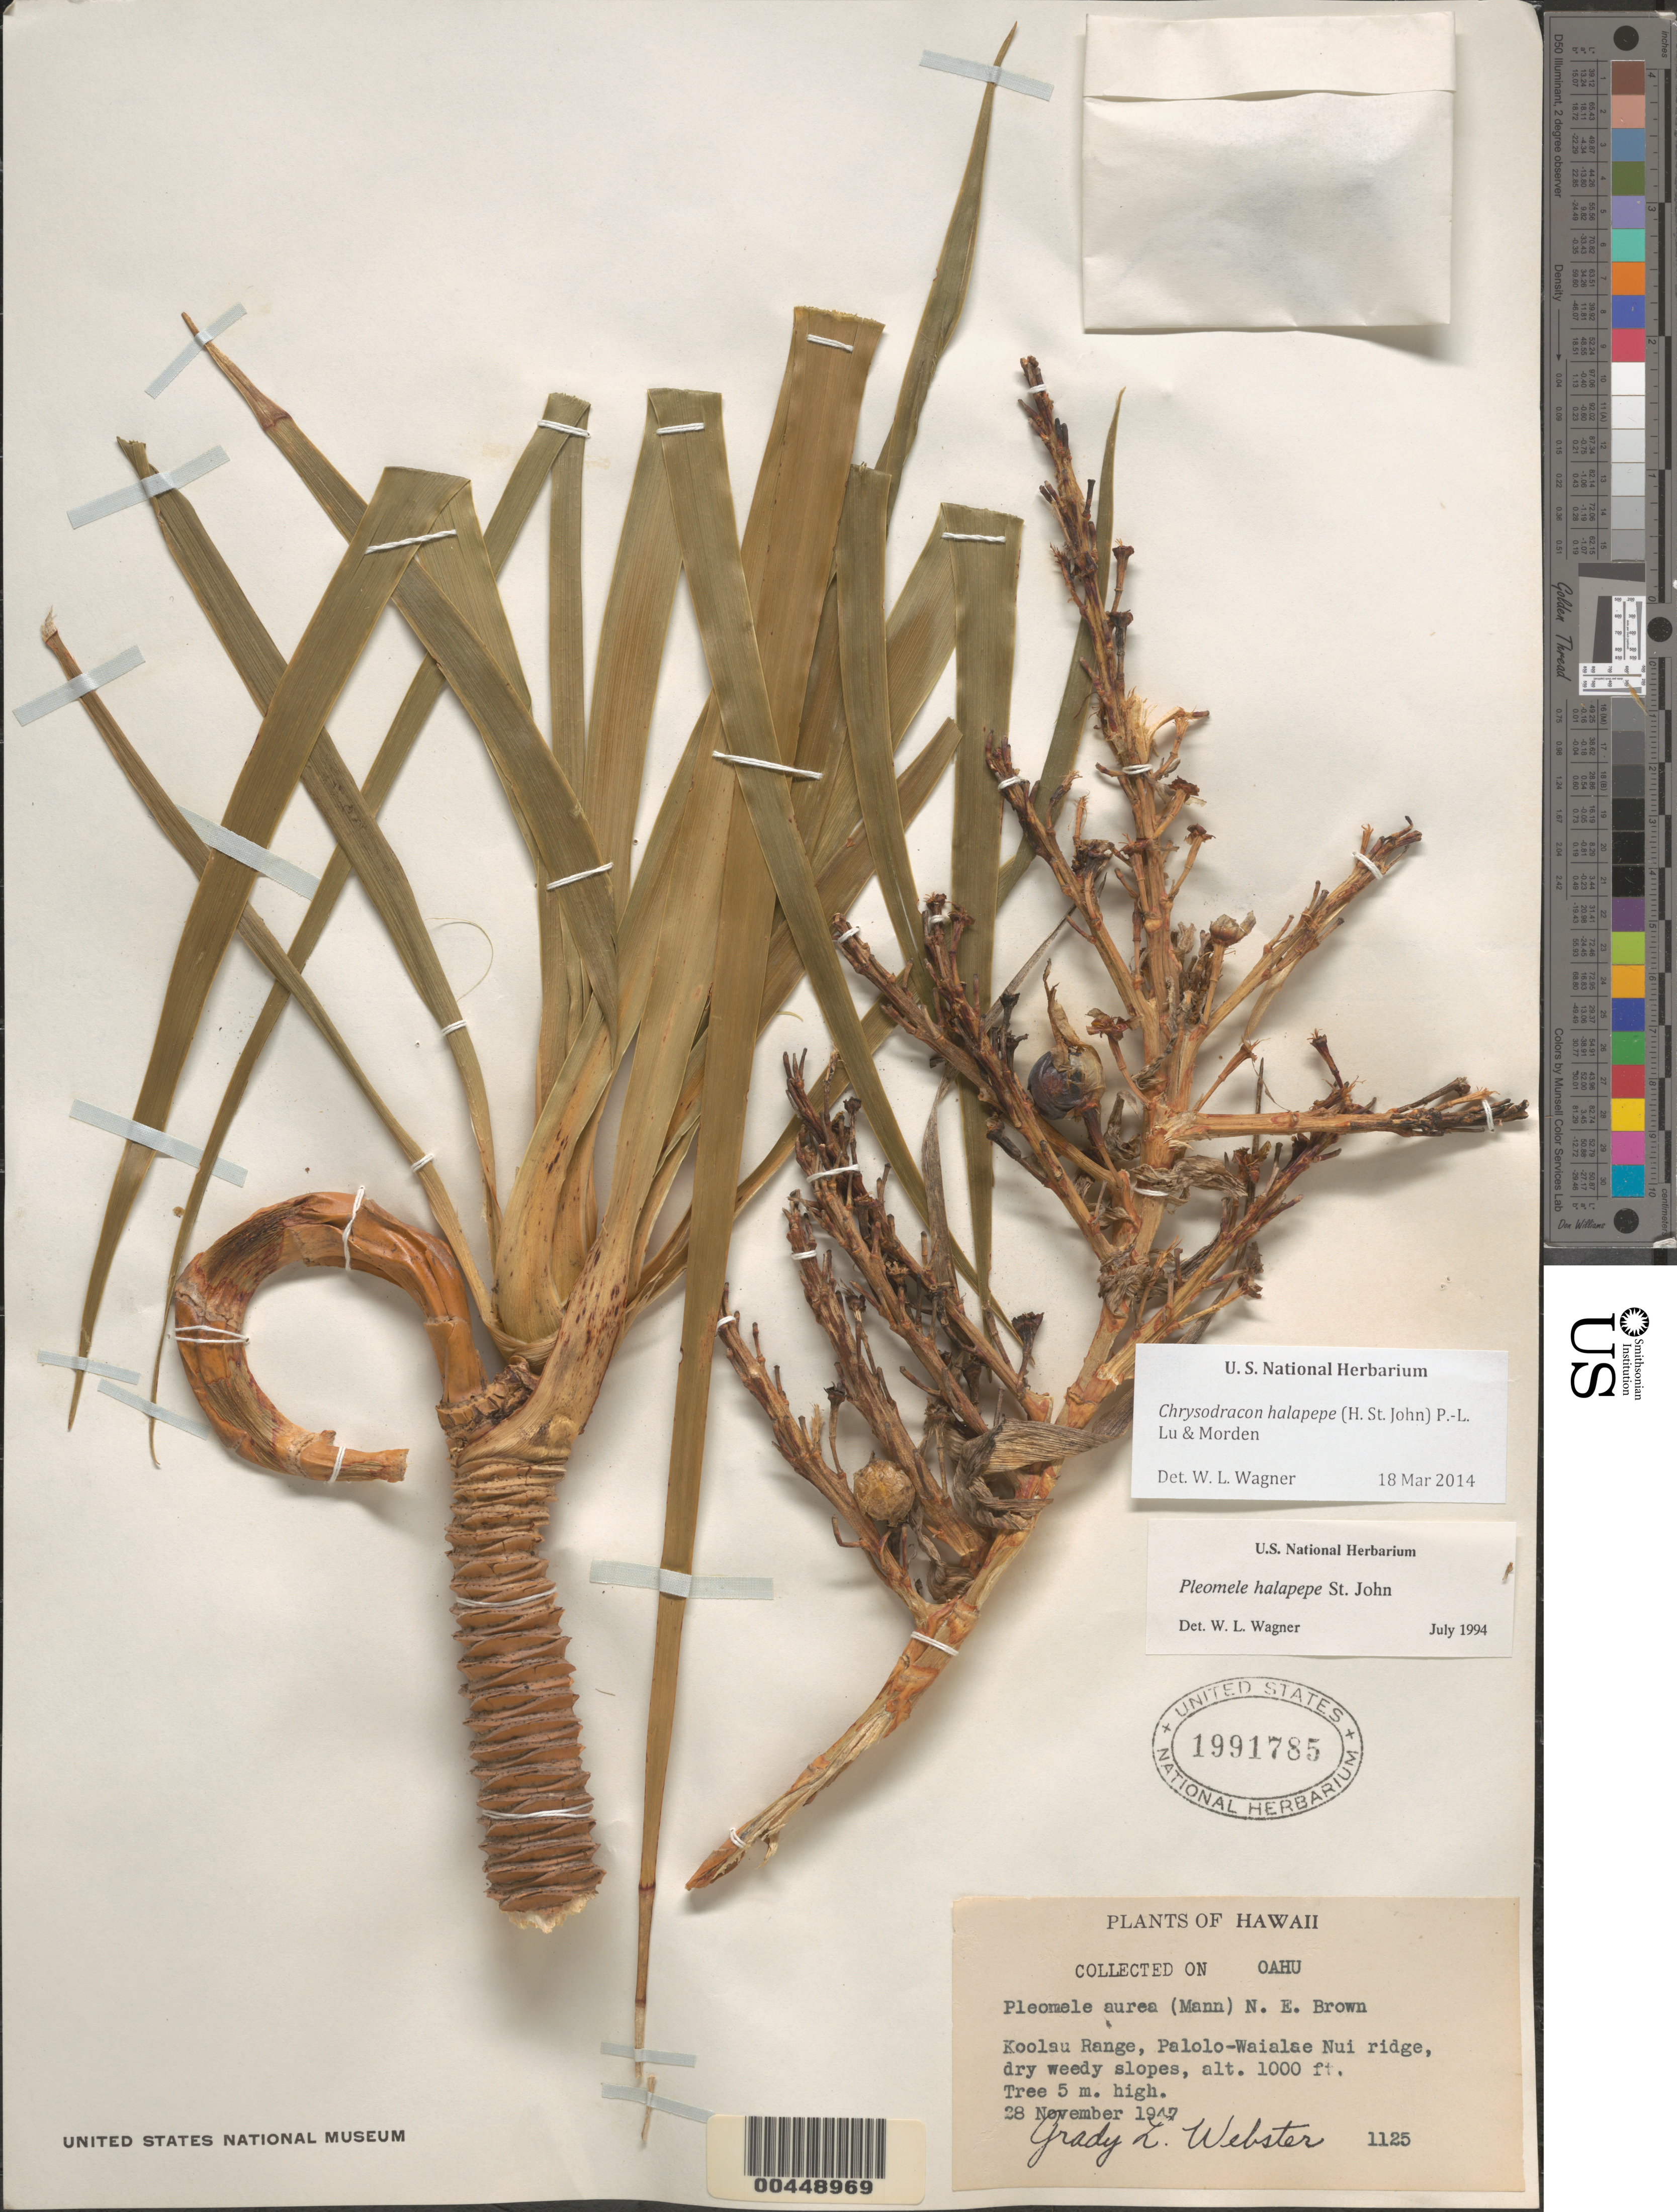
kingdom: Plantae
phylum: Tracheophyta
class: Liliopsida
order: Asparagales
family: Asparagaceae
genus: Dracaena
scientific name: Dracaena halapepe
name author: (H. St. John) Jankalski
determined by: Wagner, W. L., (BOT), Smithsonian Institution - National Museum of Natural History (UNITED STATES)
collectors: G. L. Webster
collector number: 1125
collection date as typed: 28 Nov 1947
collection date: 1947-11-28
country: United States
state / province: Hawaii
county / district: Honolulu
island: Oahu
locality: Koolau Range, Palolo-Waialae Nui ridge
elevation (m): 305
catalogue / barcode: US 1991785